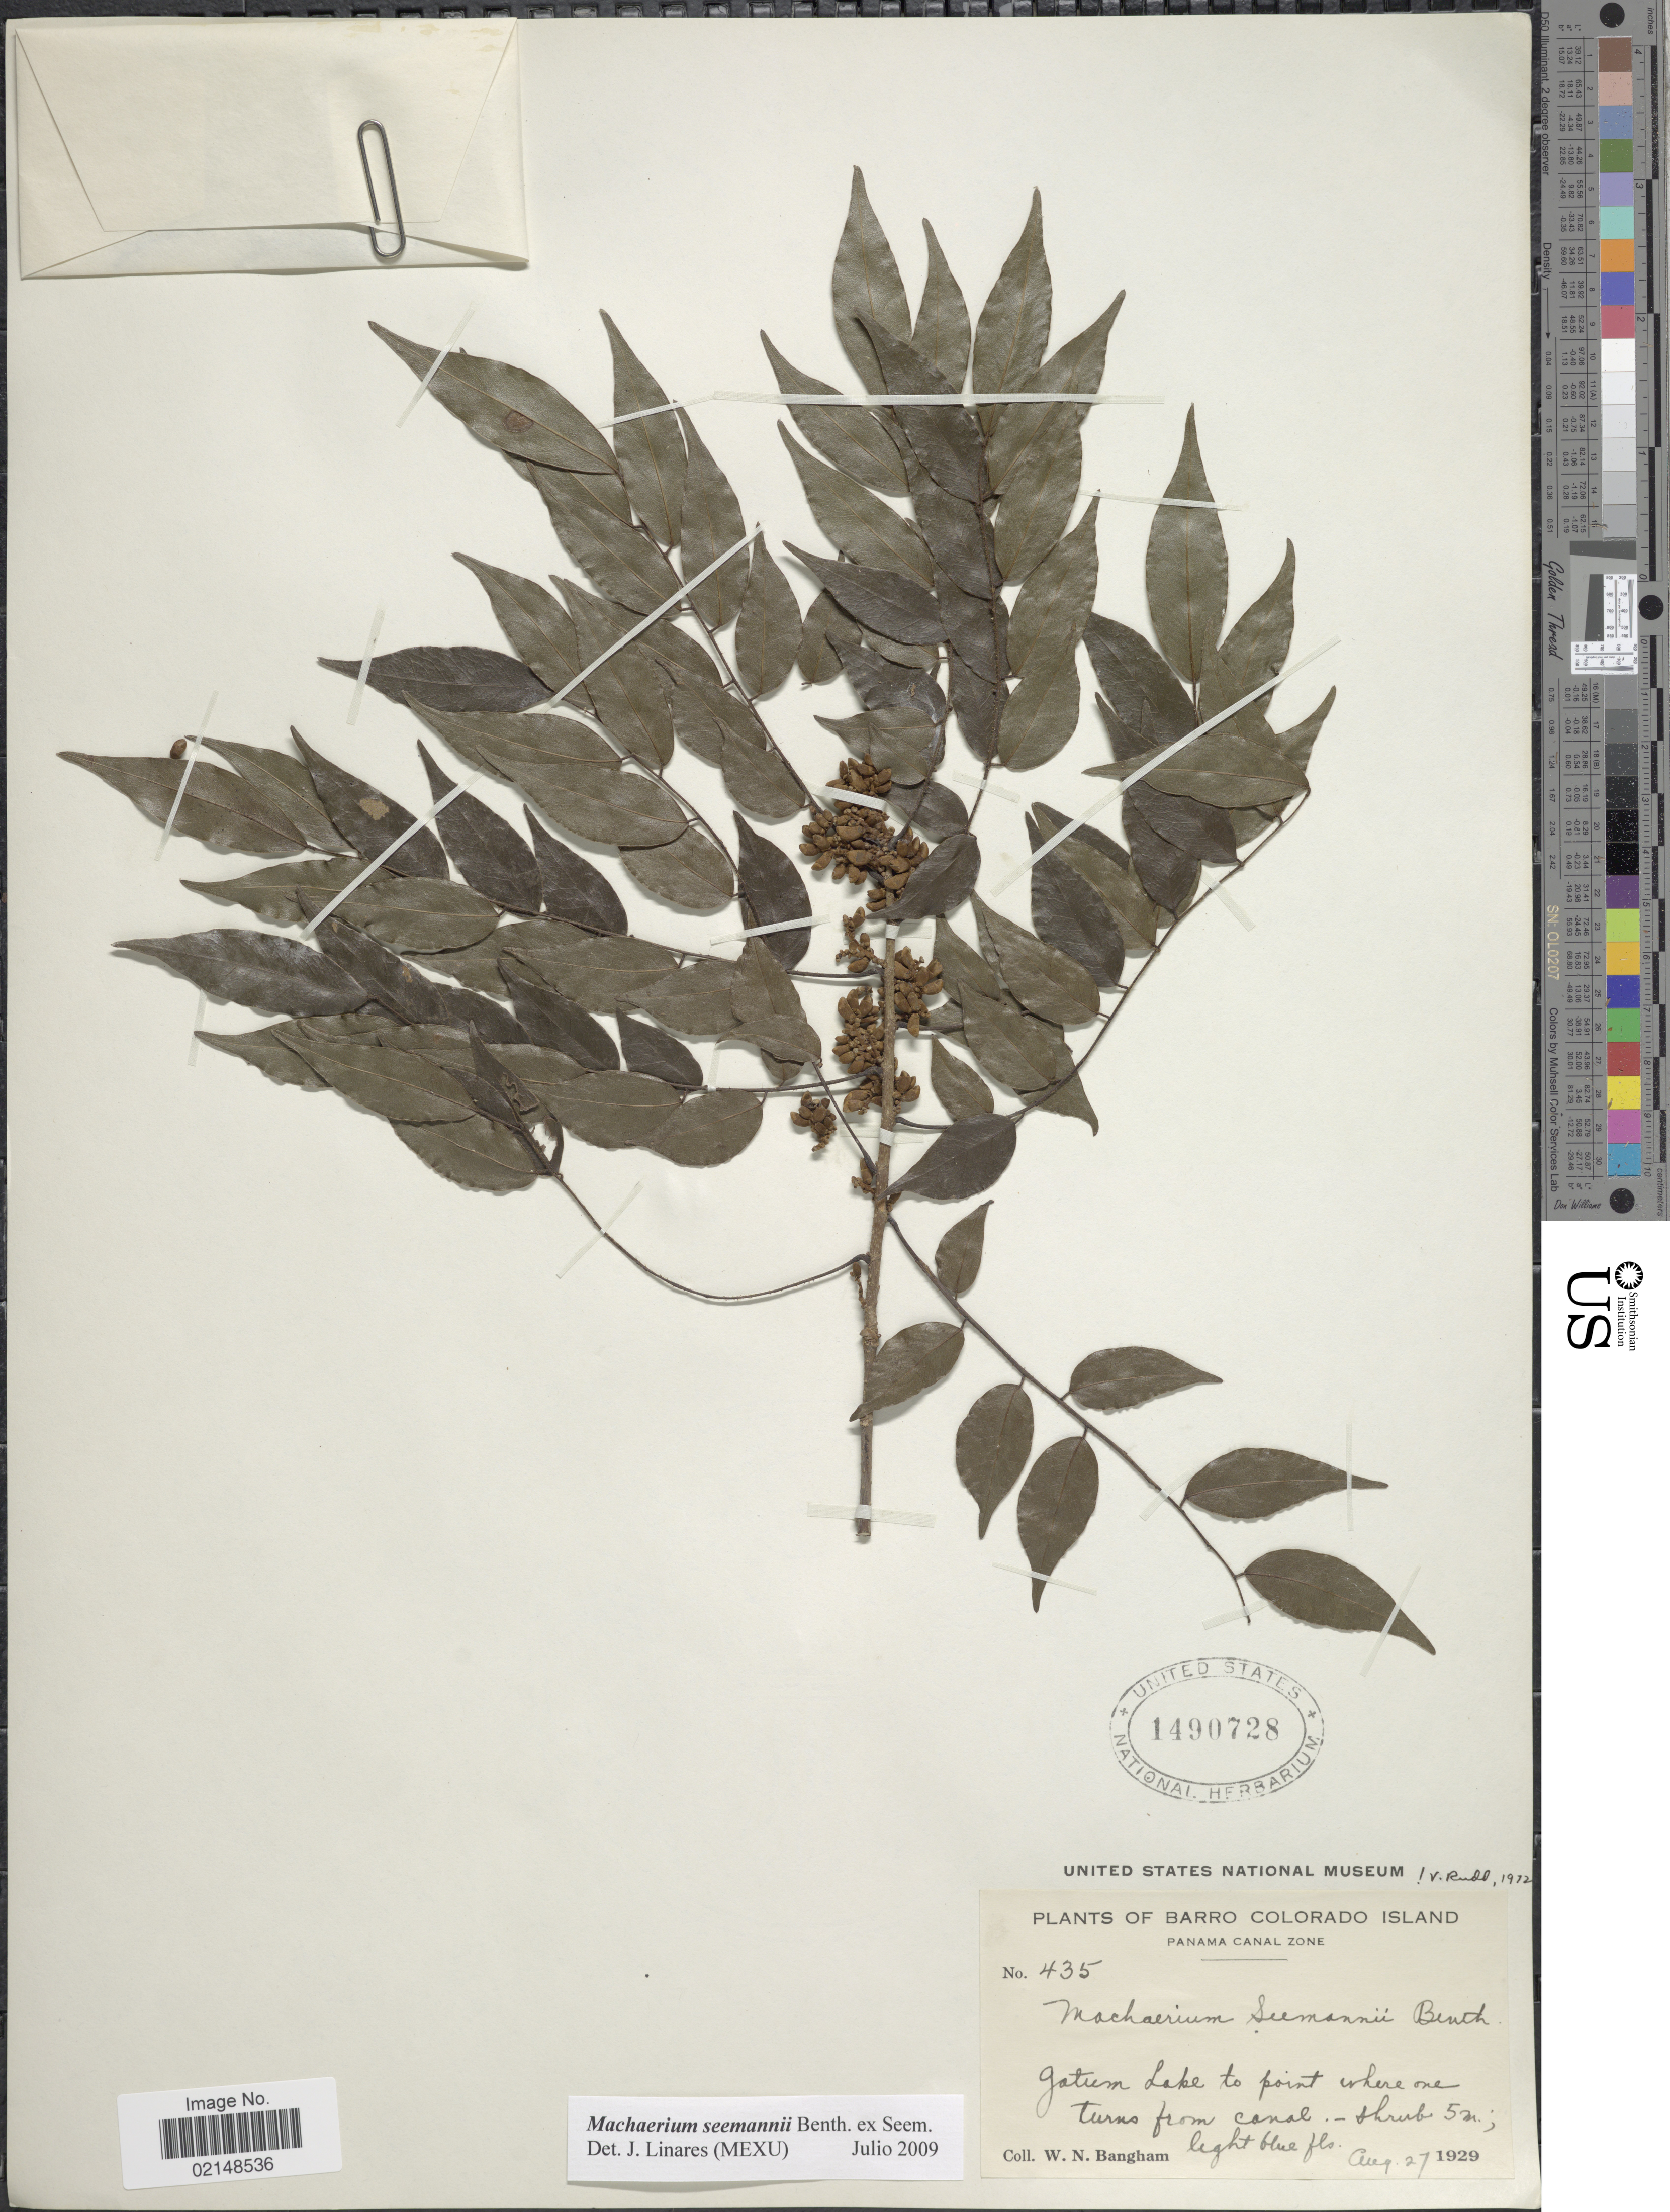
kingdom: Plantae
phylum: Tracheophyta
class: Magnoliopsida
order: Fabales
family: Fabaceae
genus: Machaerium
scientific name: Machaerium seemanni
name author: Benth. in Seem.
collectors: W. Bangham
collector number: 435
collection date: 1929-08-27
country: Panama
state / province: Panamá Oeste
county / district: Canal Zone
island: Barro Colorado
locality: Barro Colorado Island. Turns from canal. Panama Canal Zone.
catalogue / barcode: US 1490728